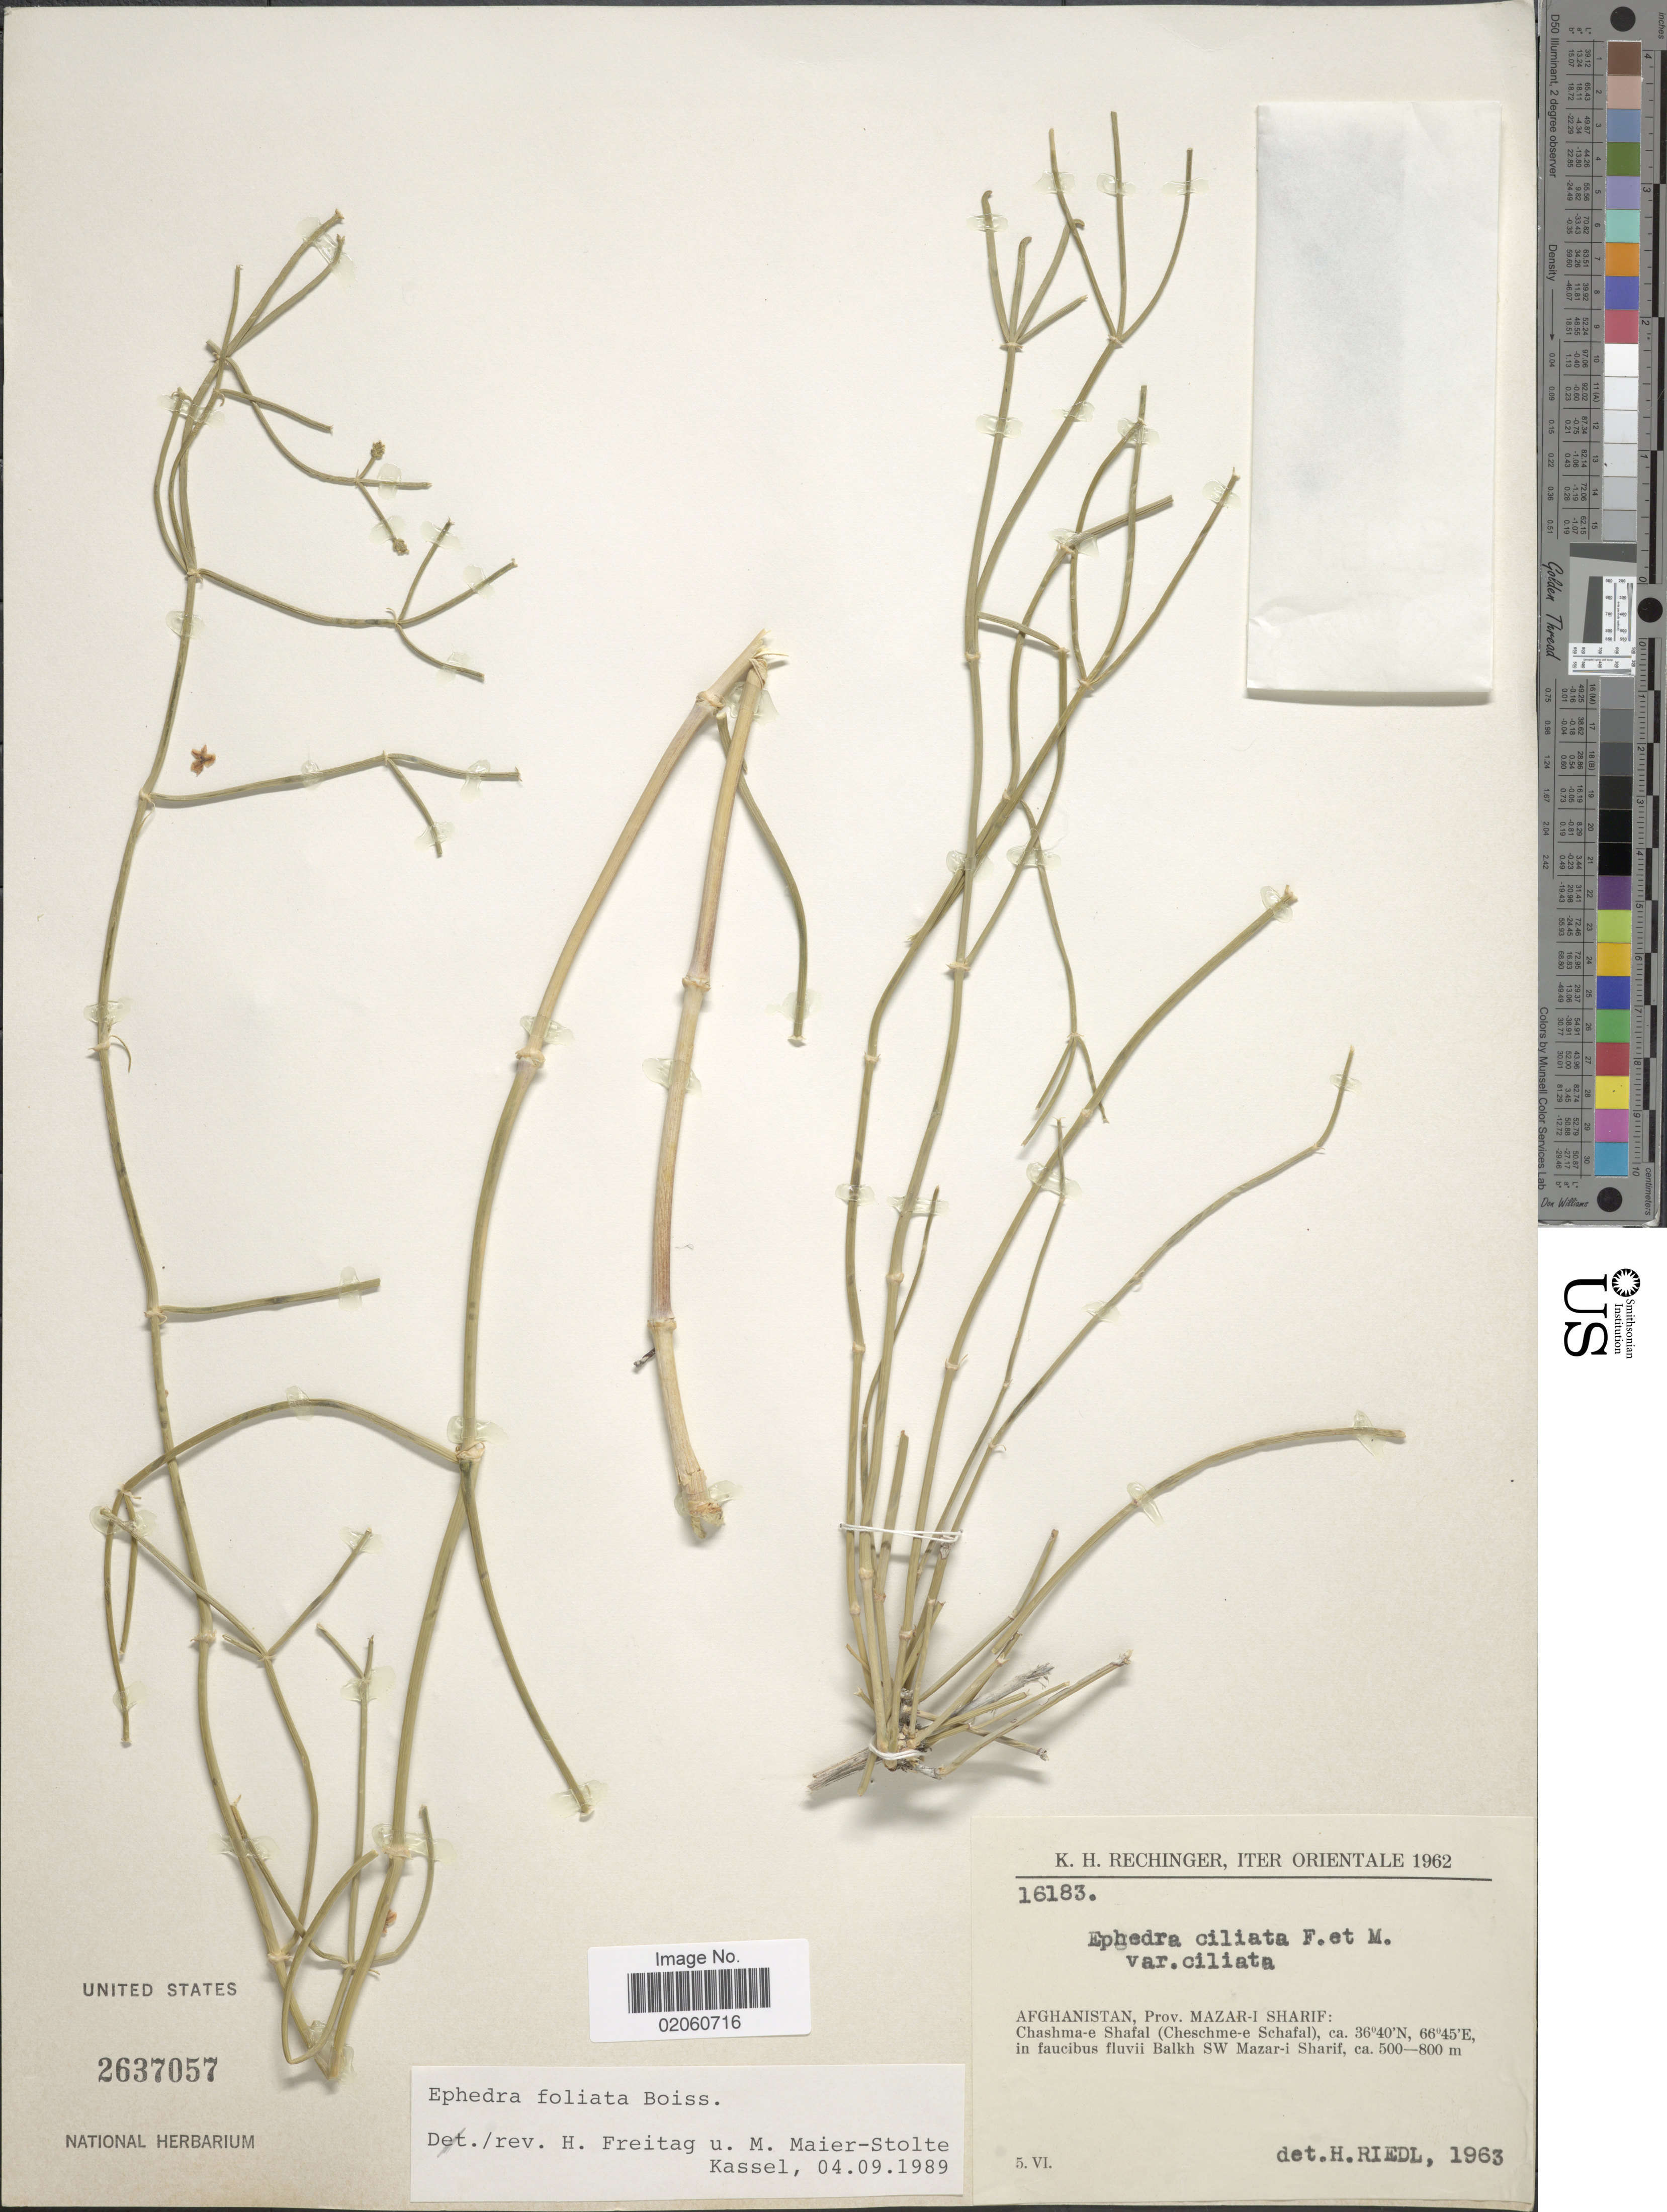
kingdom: Plantae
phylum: Tracheophyta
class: Gnetopsida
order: Ephedrales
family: Ephedraceae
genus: Ephedra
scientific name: Ephedra foliata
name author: Boiss. ex C.A. Mey.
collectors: K. H. Rechinger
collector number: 16183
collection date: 1962-06-05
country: Afghanistan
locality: Prov. Mazar-I Sharif: Chashma-e Shafal (Cheschme-e Schafal), in faucibus fluvii Balkh SW Mazar-i Shariff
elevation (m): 500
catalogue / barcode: US 2637057